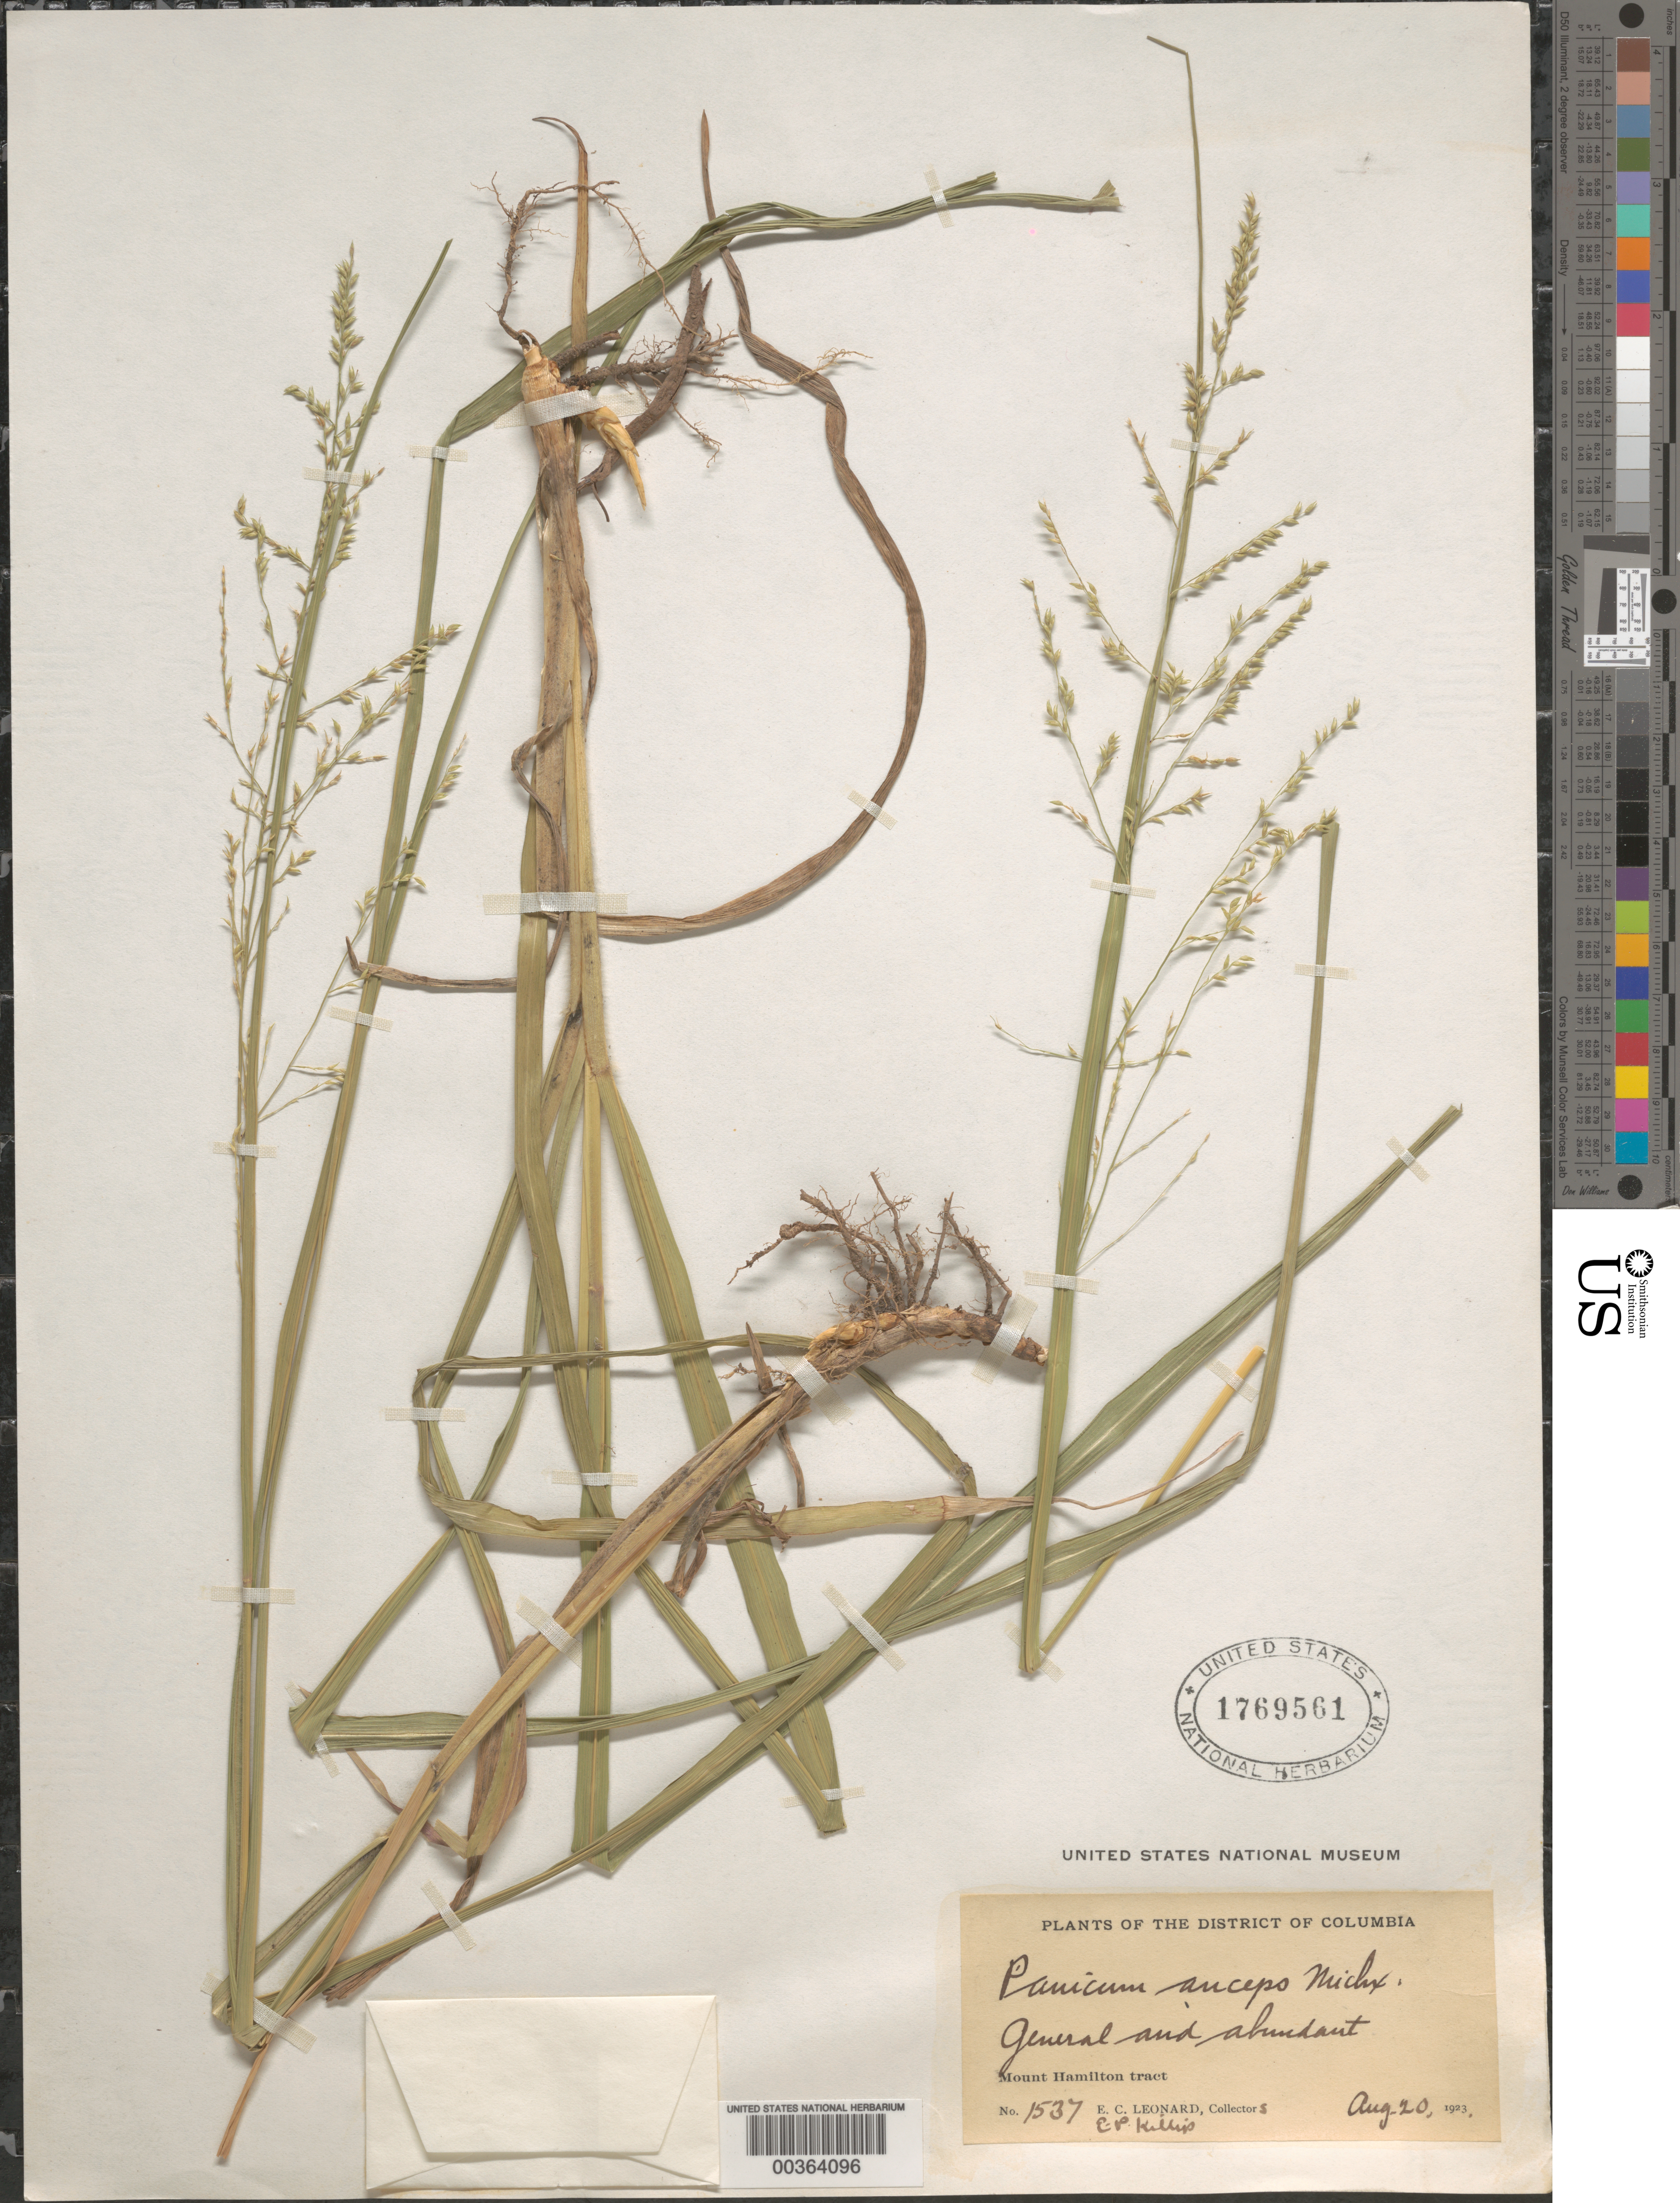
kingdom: Plantae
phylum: Tracheophyta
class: Liliopsida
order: Poales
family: Poaceae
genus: Coleataenia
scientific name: Coleataenia anceps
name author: (Michx.) Soreng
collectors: E. C. Leonard & E. P. Killip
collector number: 1537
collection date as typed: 20 Aug 1923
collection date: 1923-08-20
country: United States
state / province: District of Columbia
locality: Mount Hamilton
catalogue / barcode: US 1769561